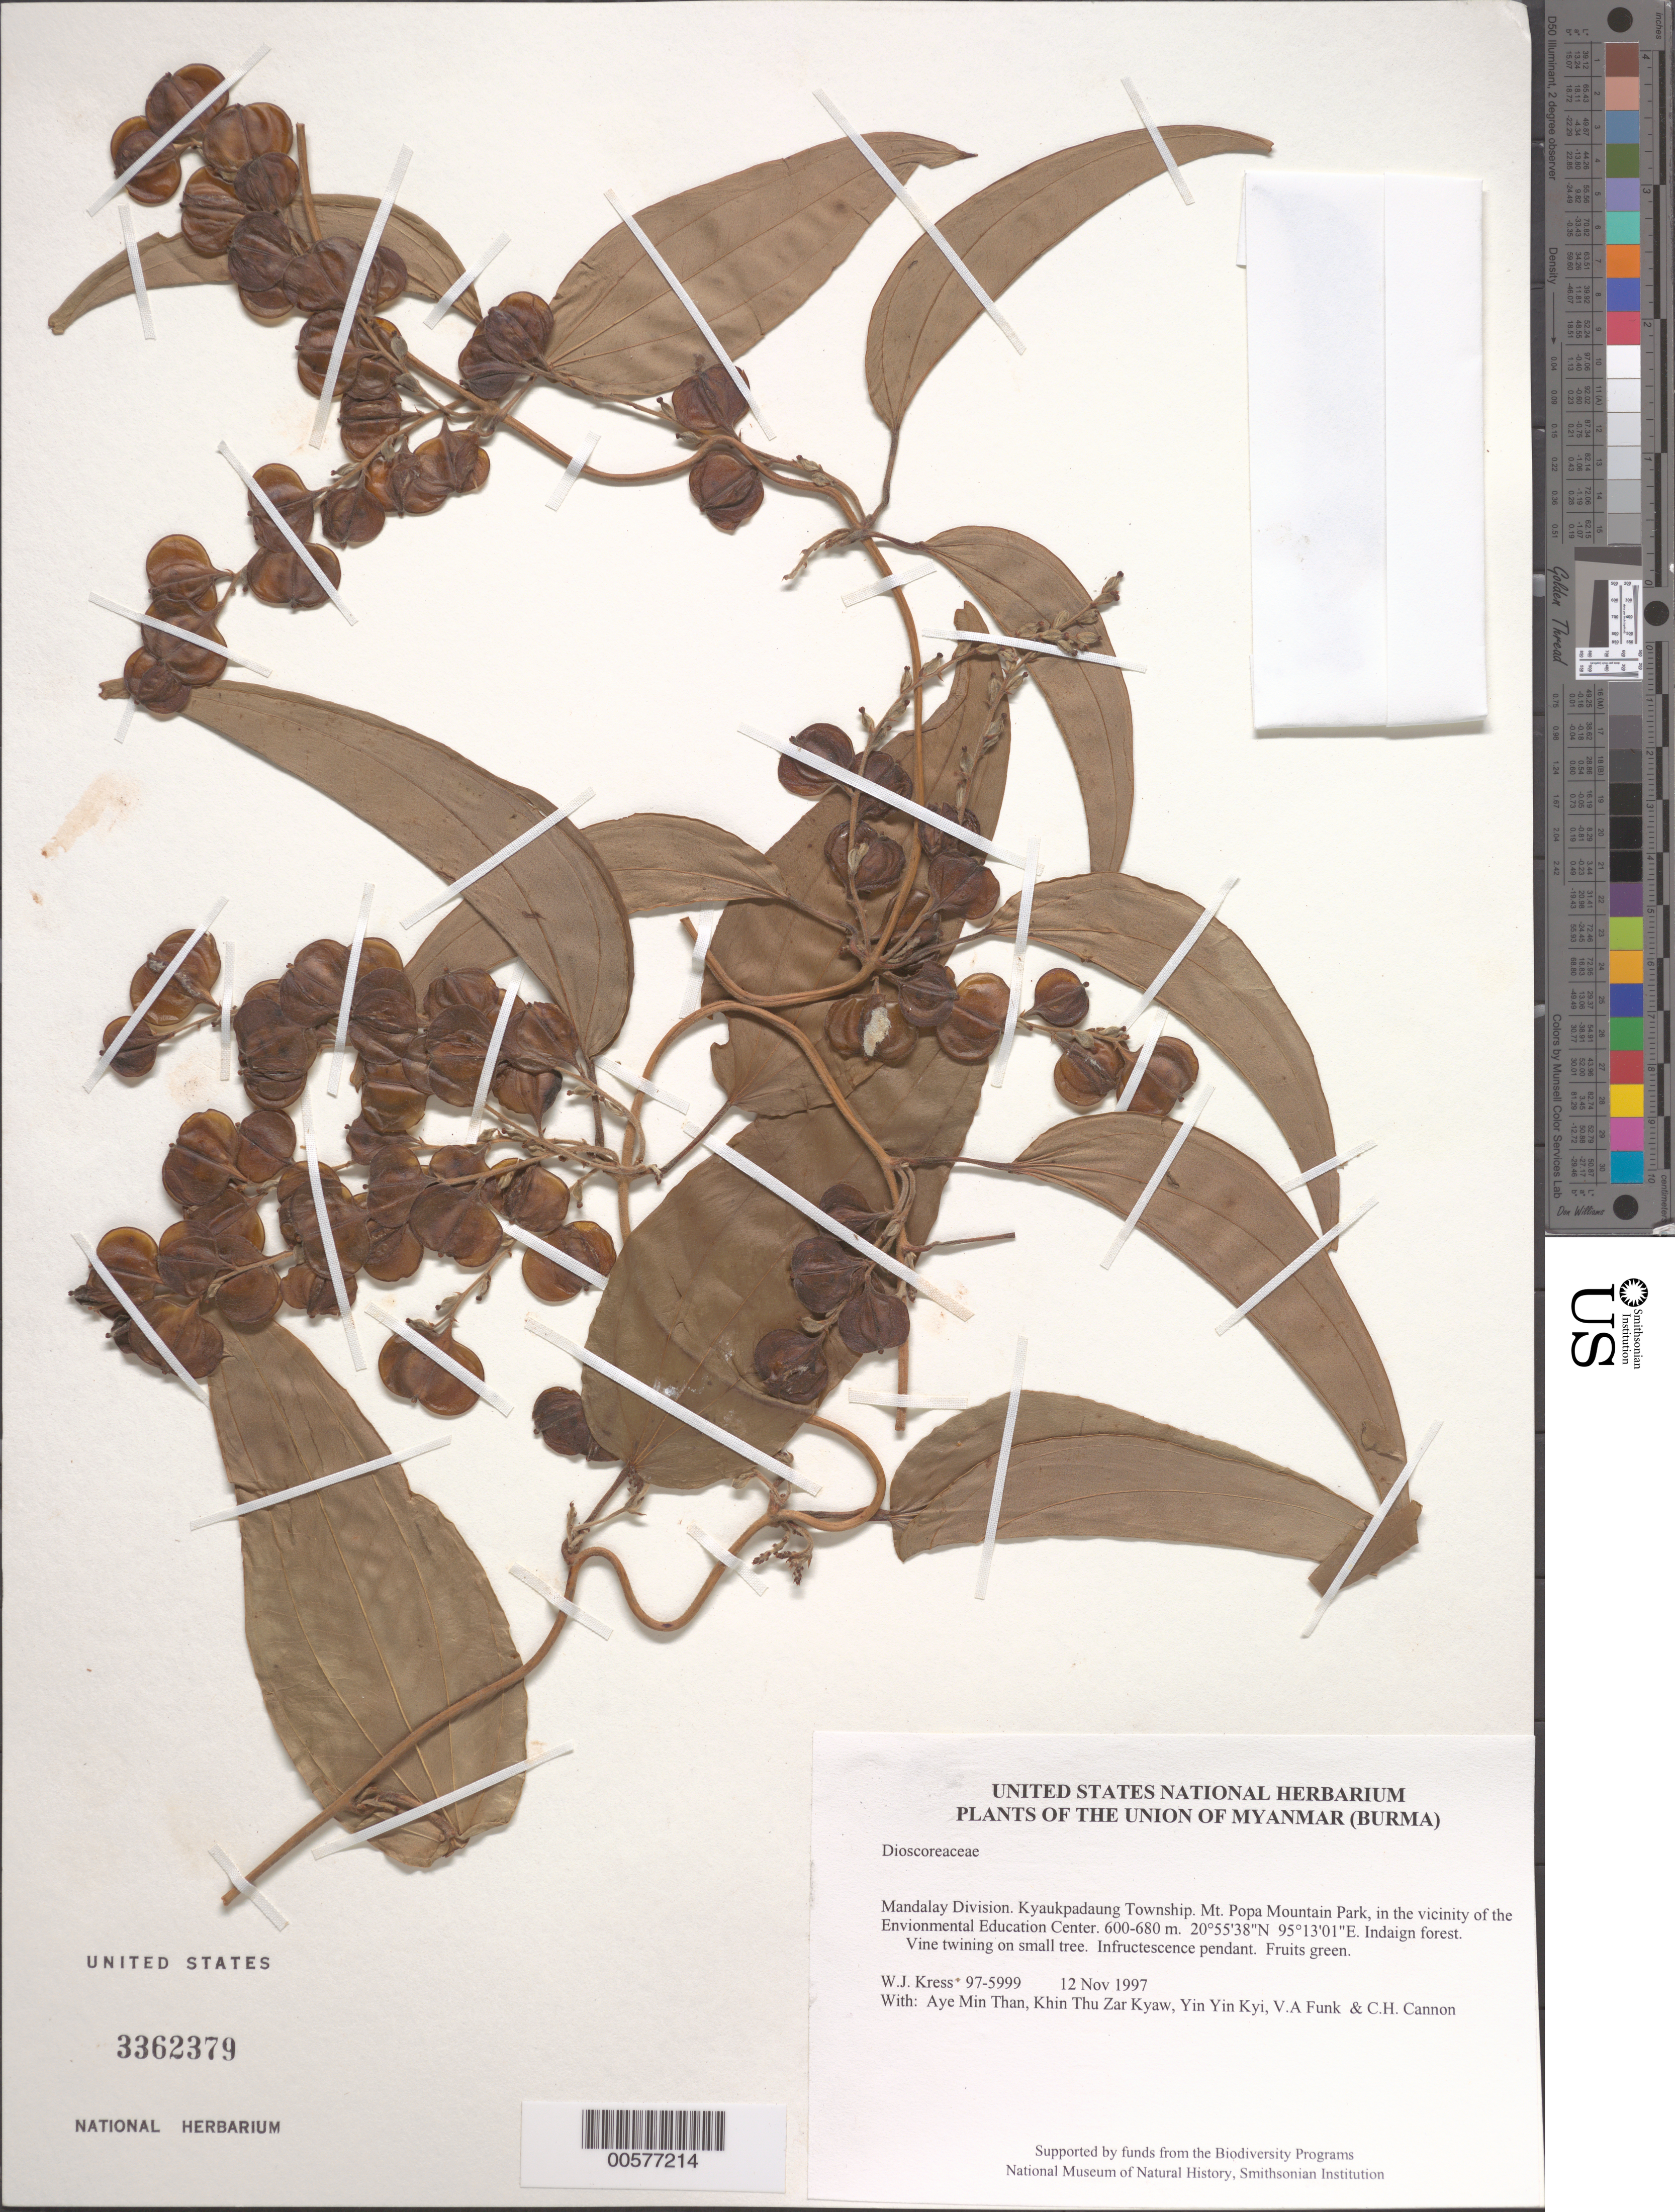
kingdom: Plantae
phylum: Tracheophyta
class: Liliopsida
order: Dioscoreales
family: Dioscoreaceae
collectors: W. J. Kress, Aye Min Than, Khin Thu Zar Kyaw, Yin Yin Kyi, V. Funk & C. H. Cannon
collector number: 97-5999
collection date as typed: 12 Nov 1997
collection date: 1997-11-12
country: Myanmar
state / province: Mandalay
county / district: Kyaukpadaung Township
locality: Mt. Popa Mountain Park, in the vicinity of the Envionmental Education Center.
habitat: Indaign forest.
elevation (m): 600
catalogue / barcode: US 3362379